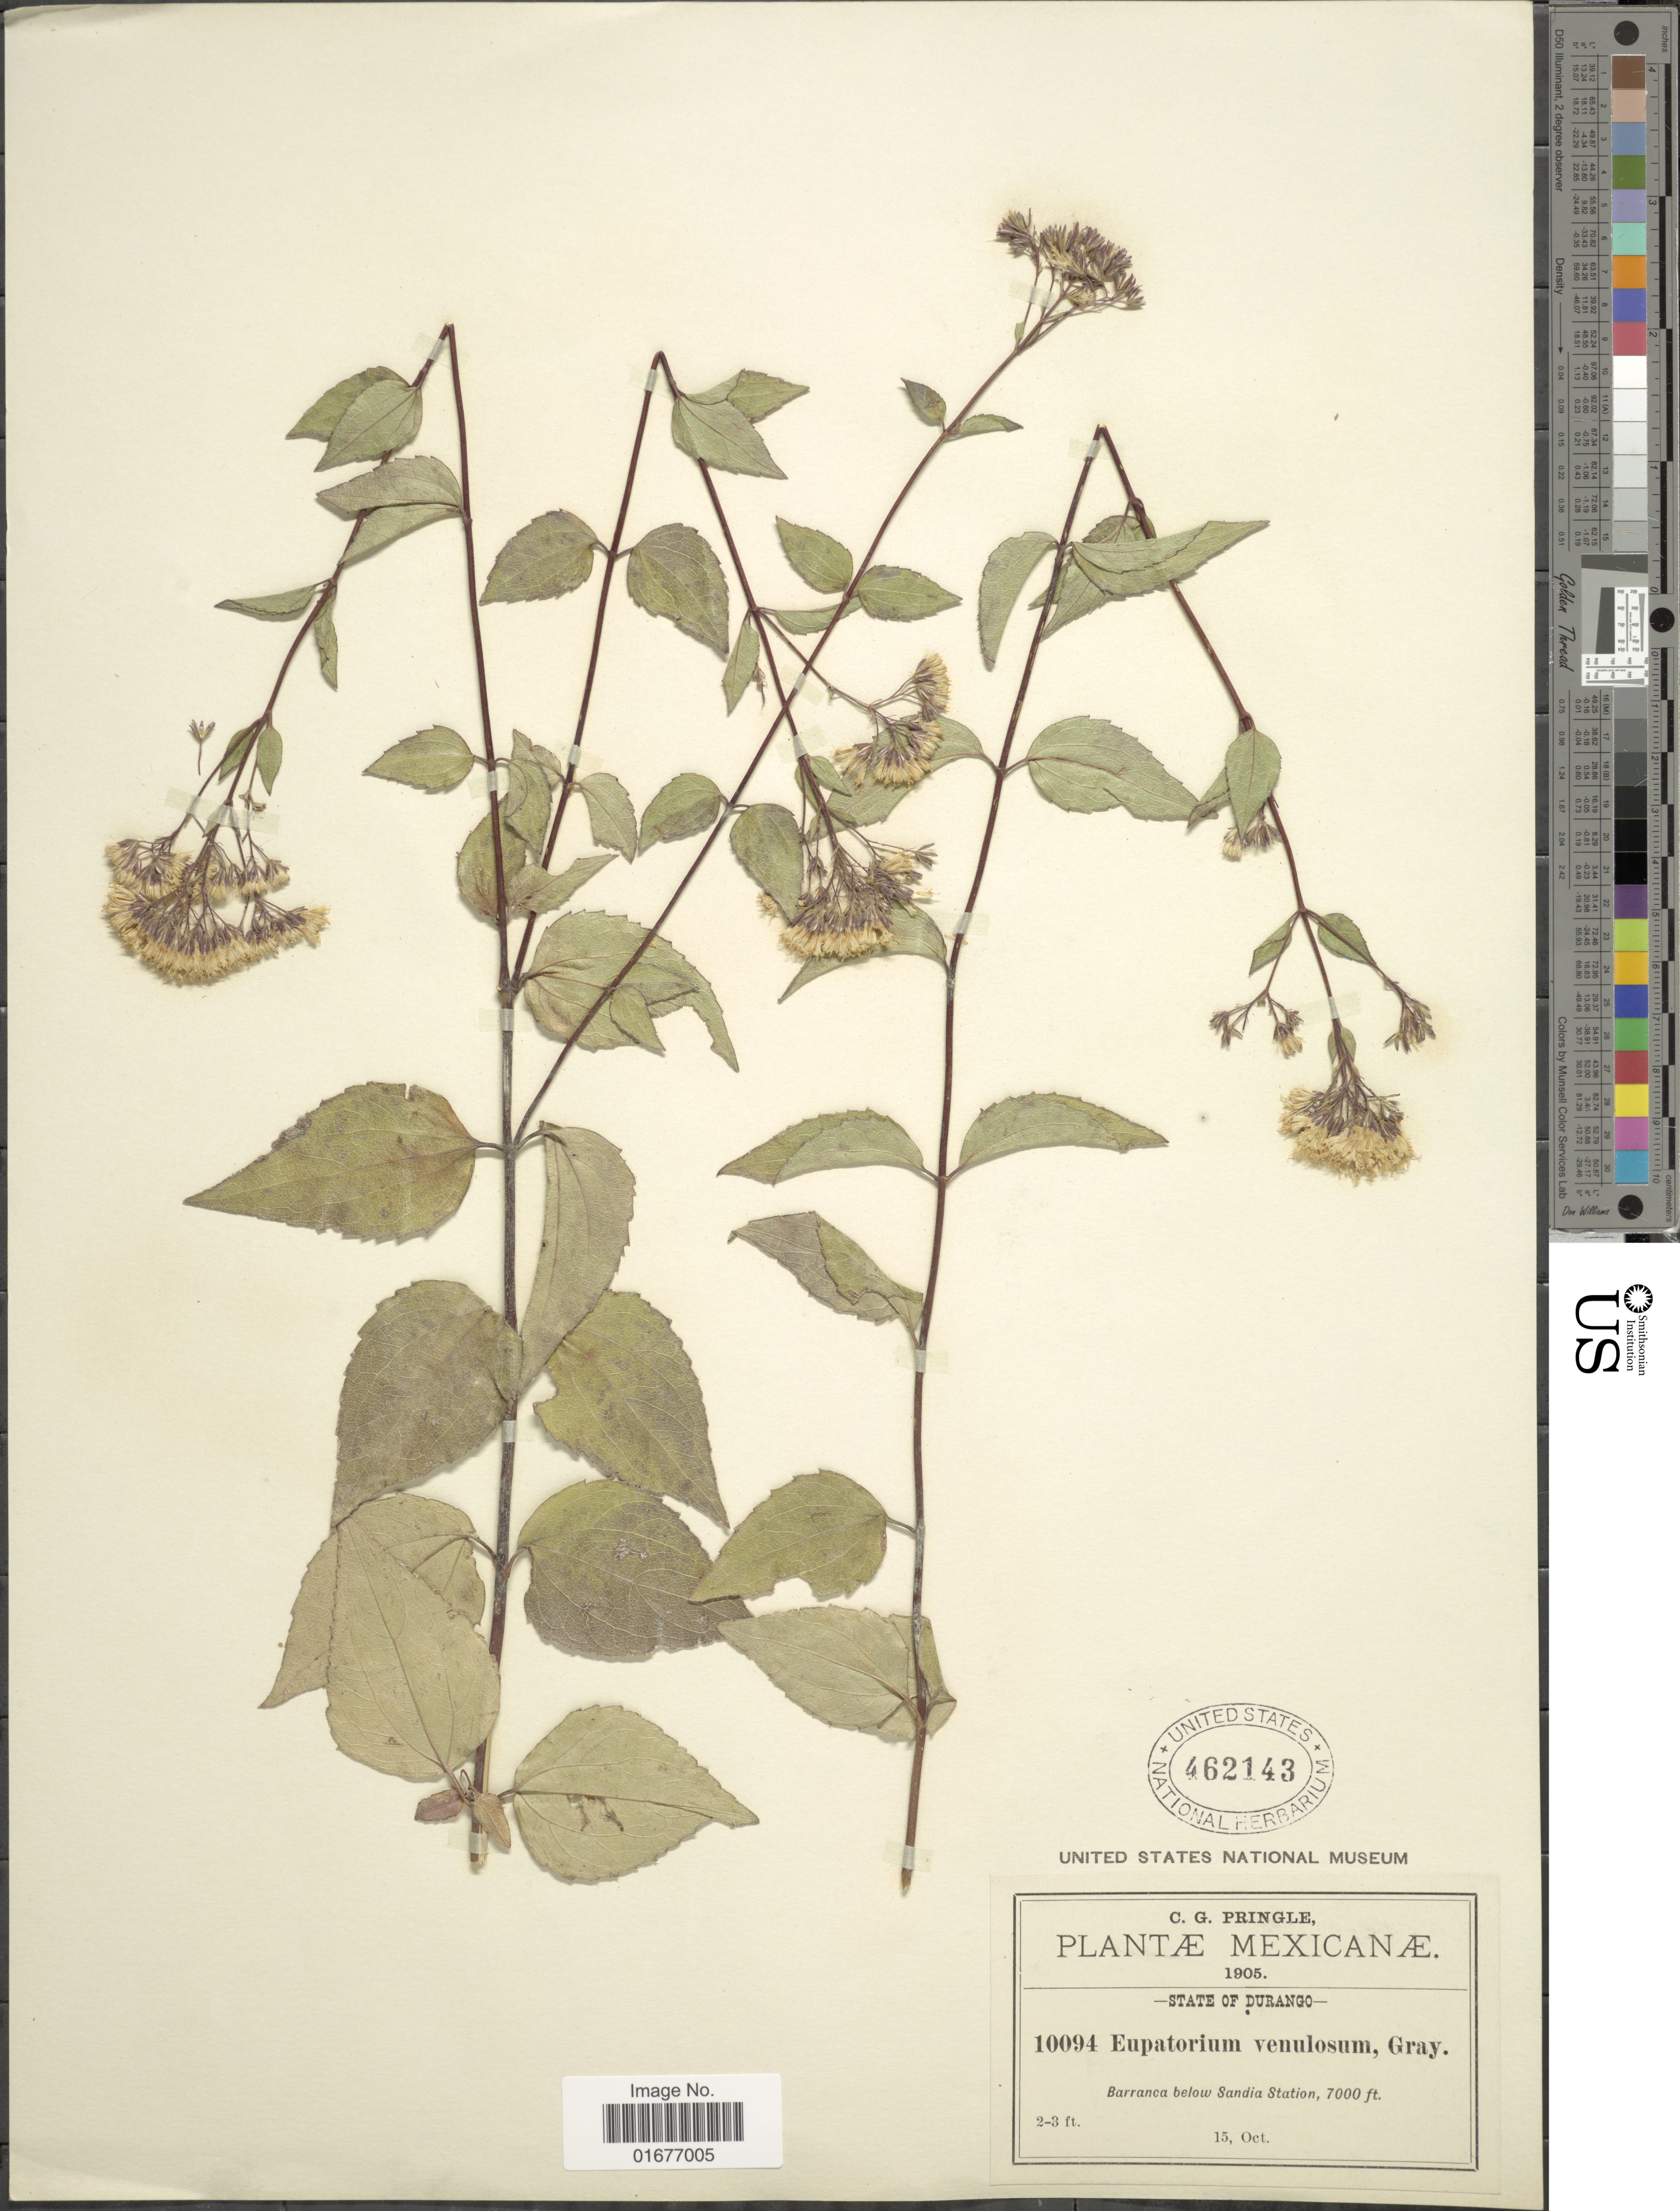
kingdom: Plantae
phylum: Tracheophyta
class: Magnoliopsida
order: Asterales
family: Asteraceae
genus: Ageratina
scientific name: Ageratina venulosa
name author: (A. Gray) R.M. King & H. Rob.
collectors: C. G. Pringle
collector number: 10094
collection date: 1905-10-15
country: Mexico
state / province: Durango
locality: Barranca below Sandia Station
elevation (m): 2134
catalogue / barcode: US 462143